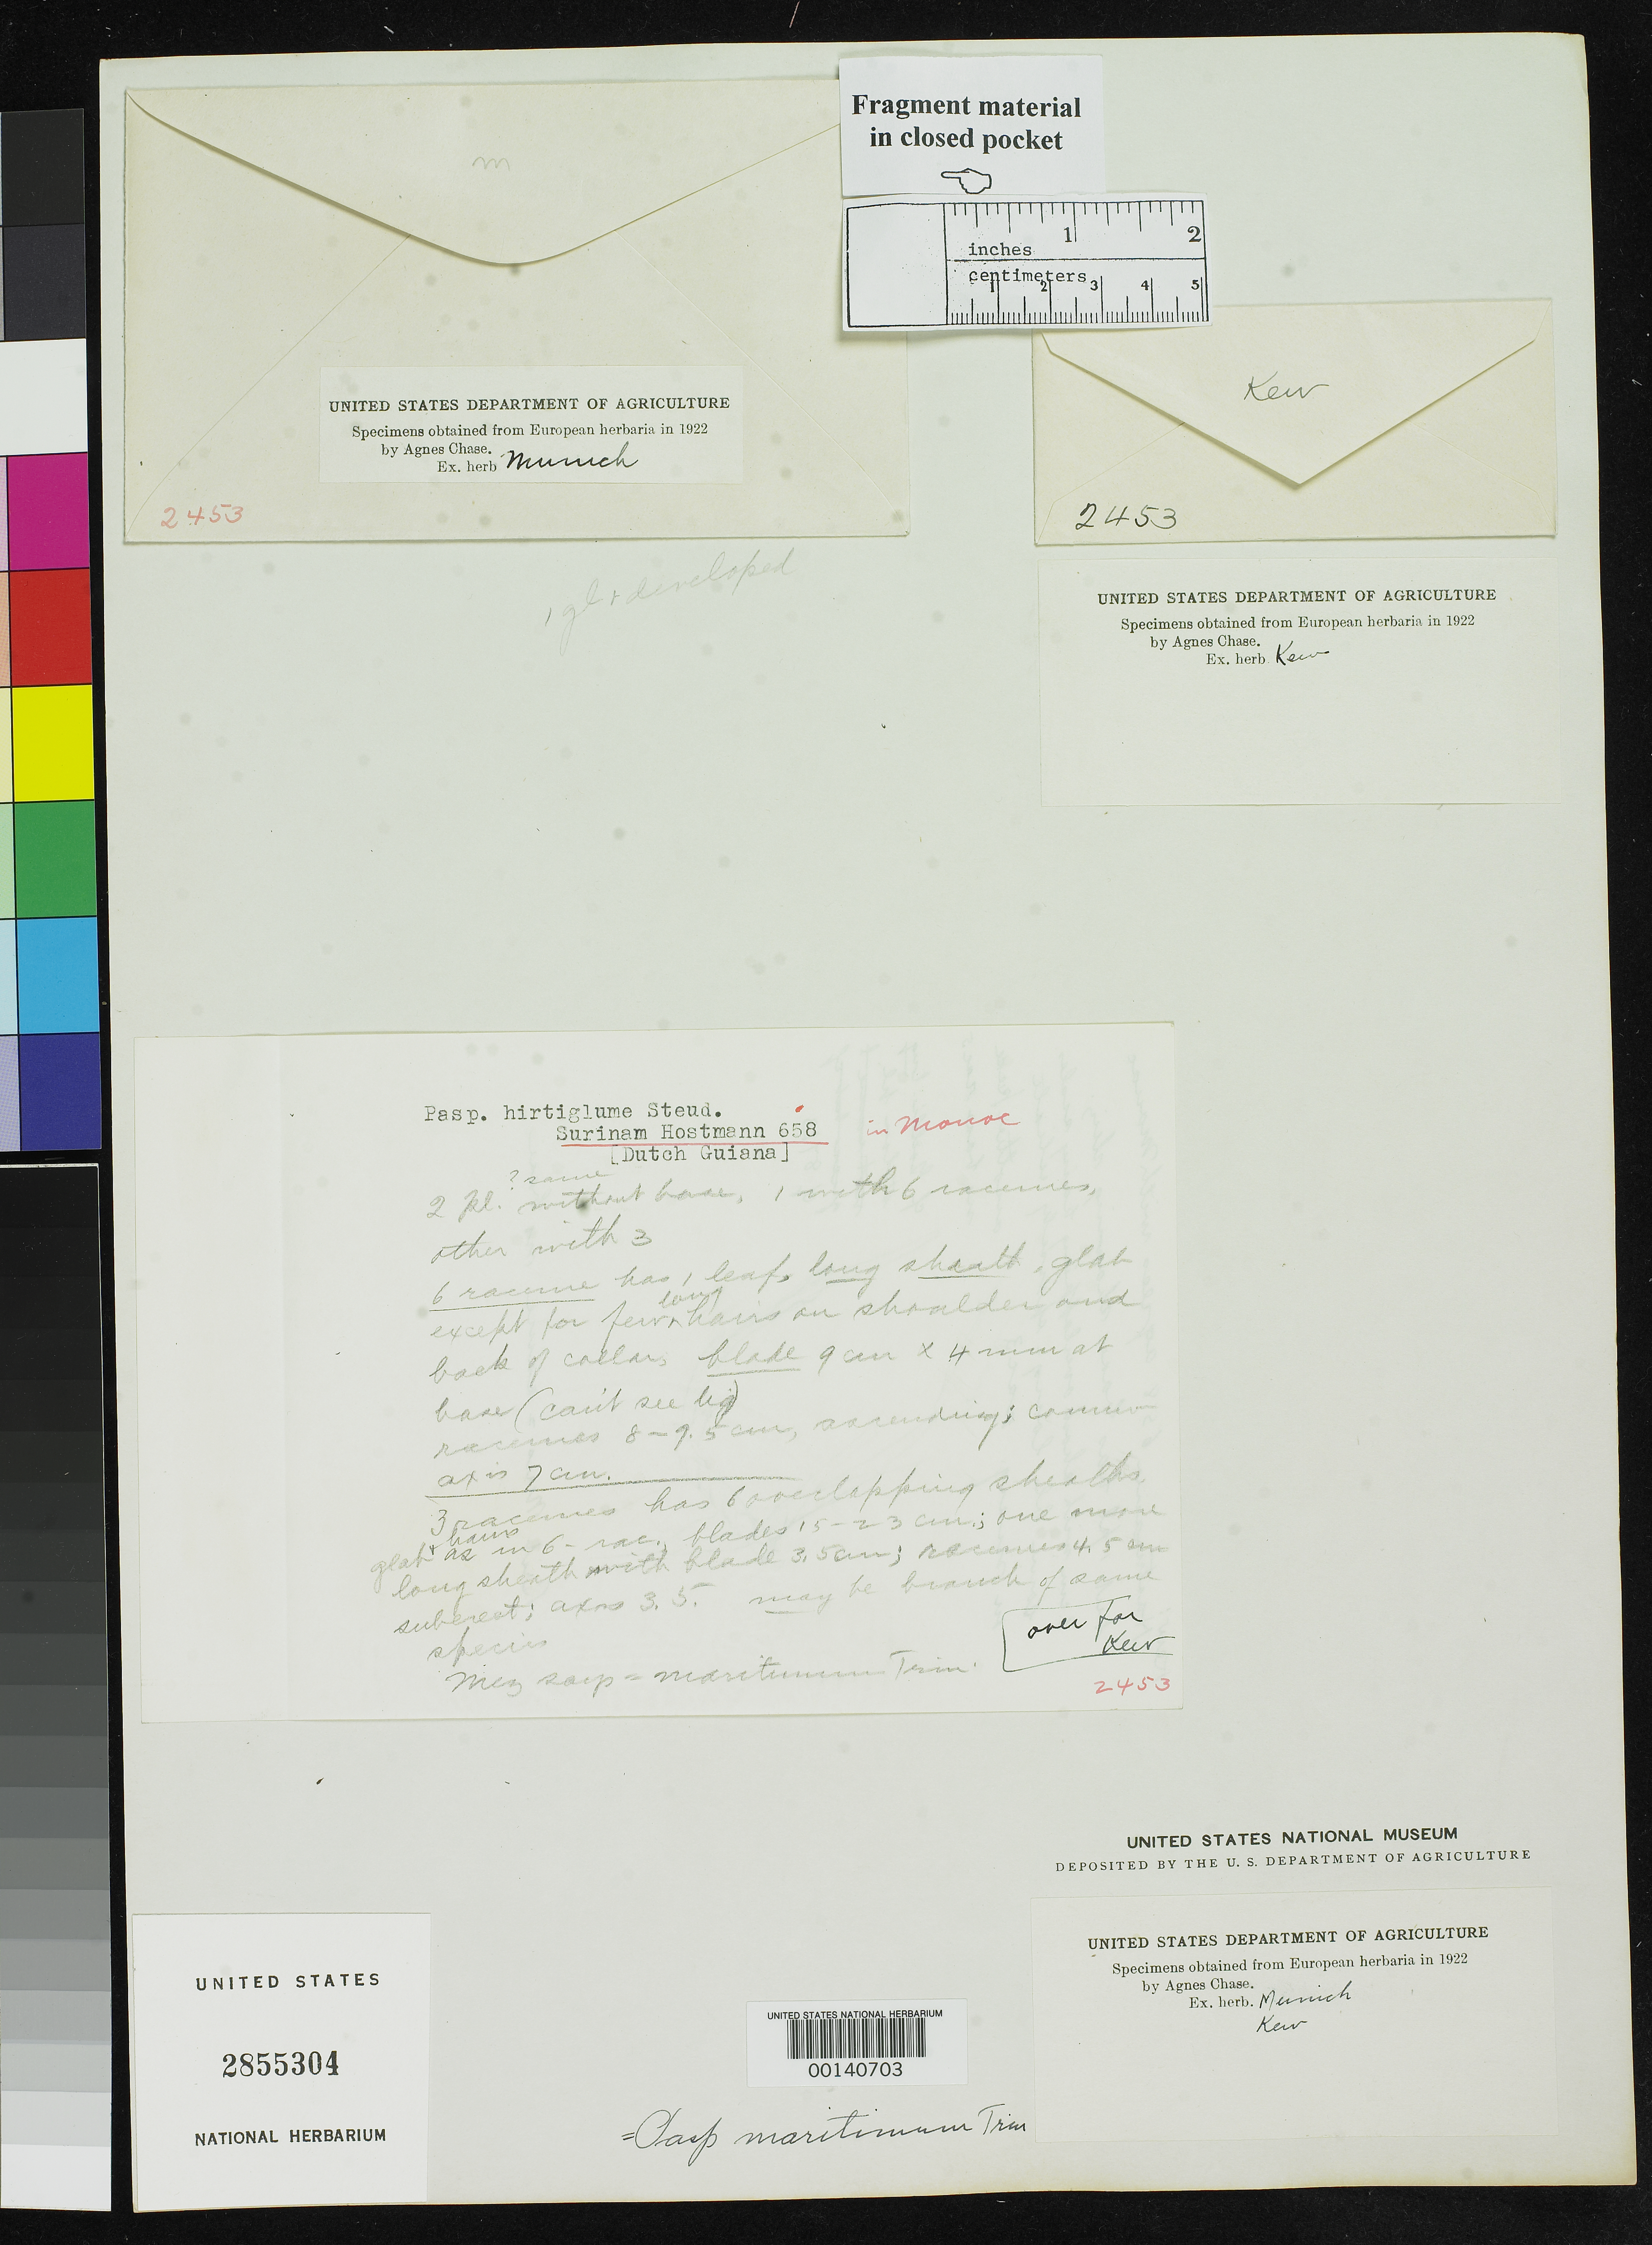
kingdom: Plantae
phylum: Tracheophyta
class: Liliopsida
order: Poales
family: Poaceae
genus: Paspalum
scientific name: Paspalum hirtiglume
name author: Steud.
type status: Type Fragment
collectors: F. Hostmann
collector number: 658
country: Suriname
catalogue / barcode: US 2855304